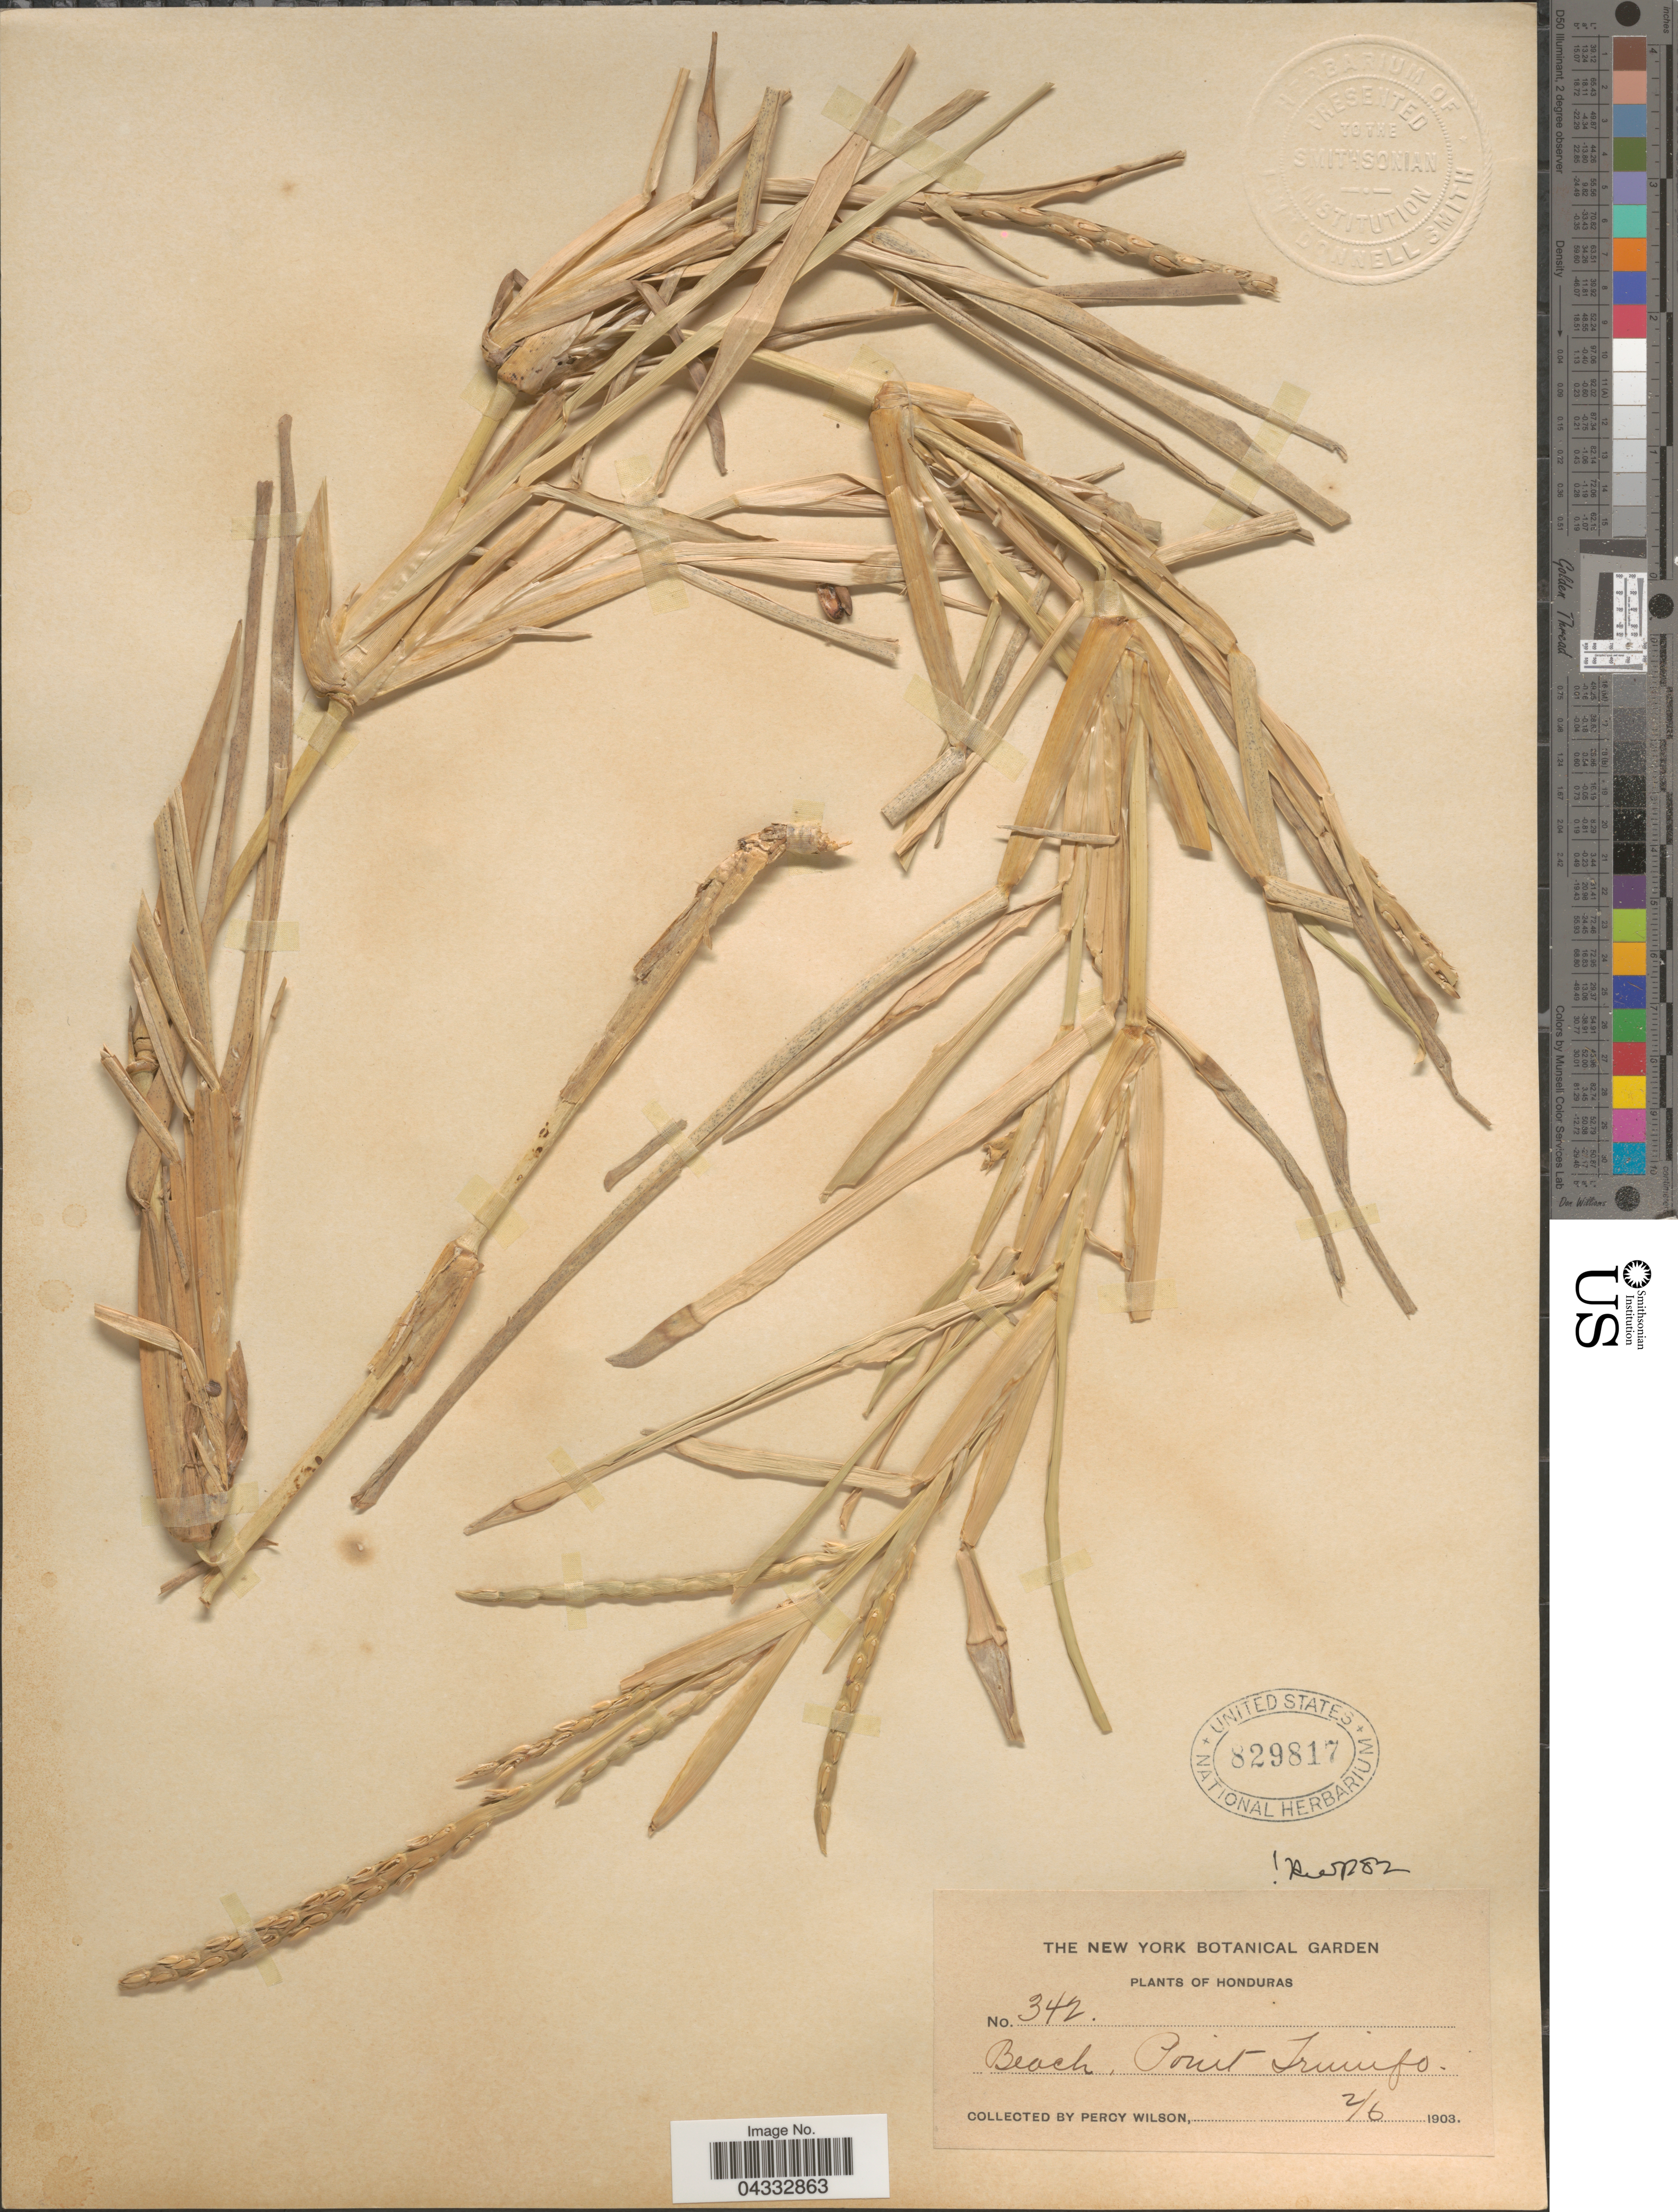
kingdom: Plantae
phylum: Tracheophyta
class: Liliopsida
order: Poales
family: Poaceae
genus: Stenotaphrum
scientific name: Stenotaphrum secundatum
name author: (Walter) Kuntze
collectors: P. Wilson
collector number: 342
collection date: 1903-06-02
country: Honduras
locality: Beach. Point Triunfo.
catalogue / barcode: US 829817